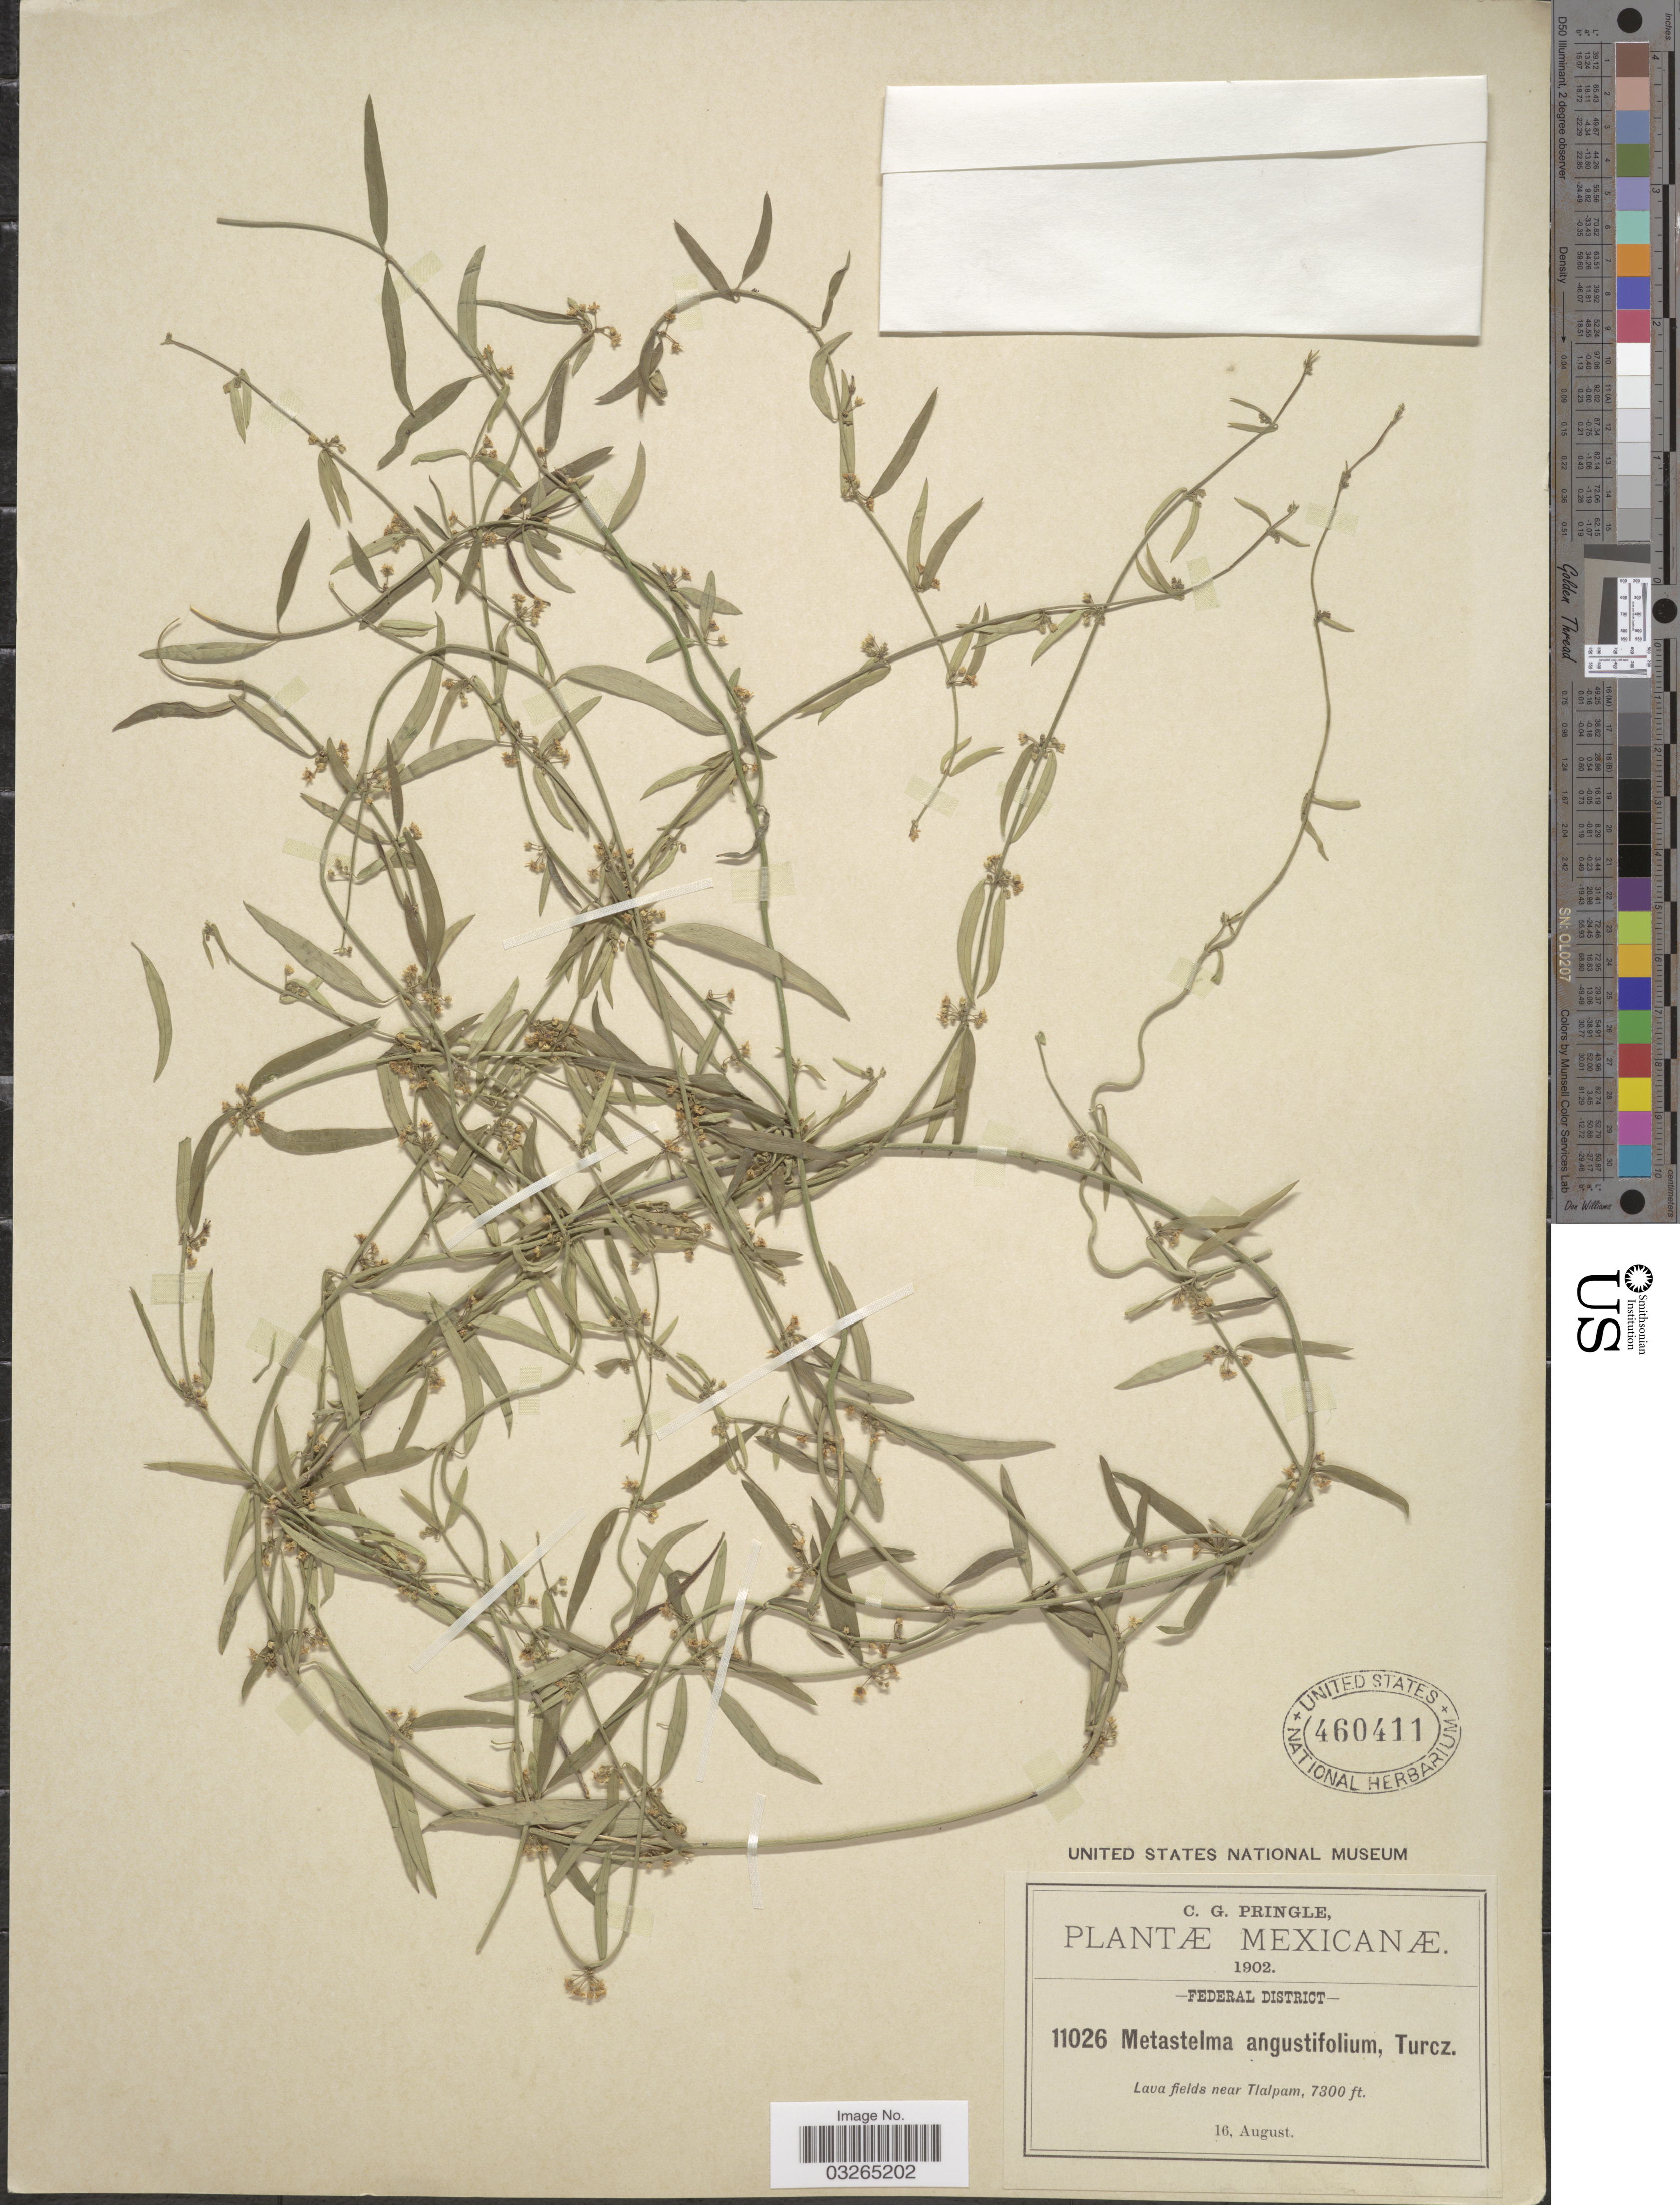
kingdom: Plantae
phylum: Tracheophyta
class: Magnoliopsida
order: Gentianales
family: Apocynaceae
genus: Orthosia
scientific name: Orthosia angustifolia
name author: (Turcz.) Liede & Meve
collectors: C. G. Pringle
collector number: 11026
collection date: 1902-08-16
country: Mexico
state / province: Distrito Federal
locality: Federal District, Lava fields near Tlalpam.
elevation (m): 2225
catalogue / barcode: US 460411